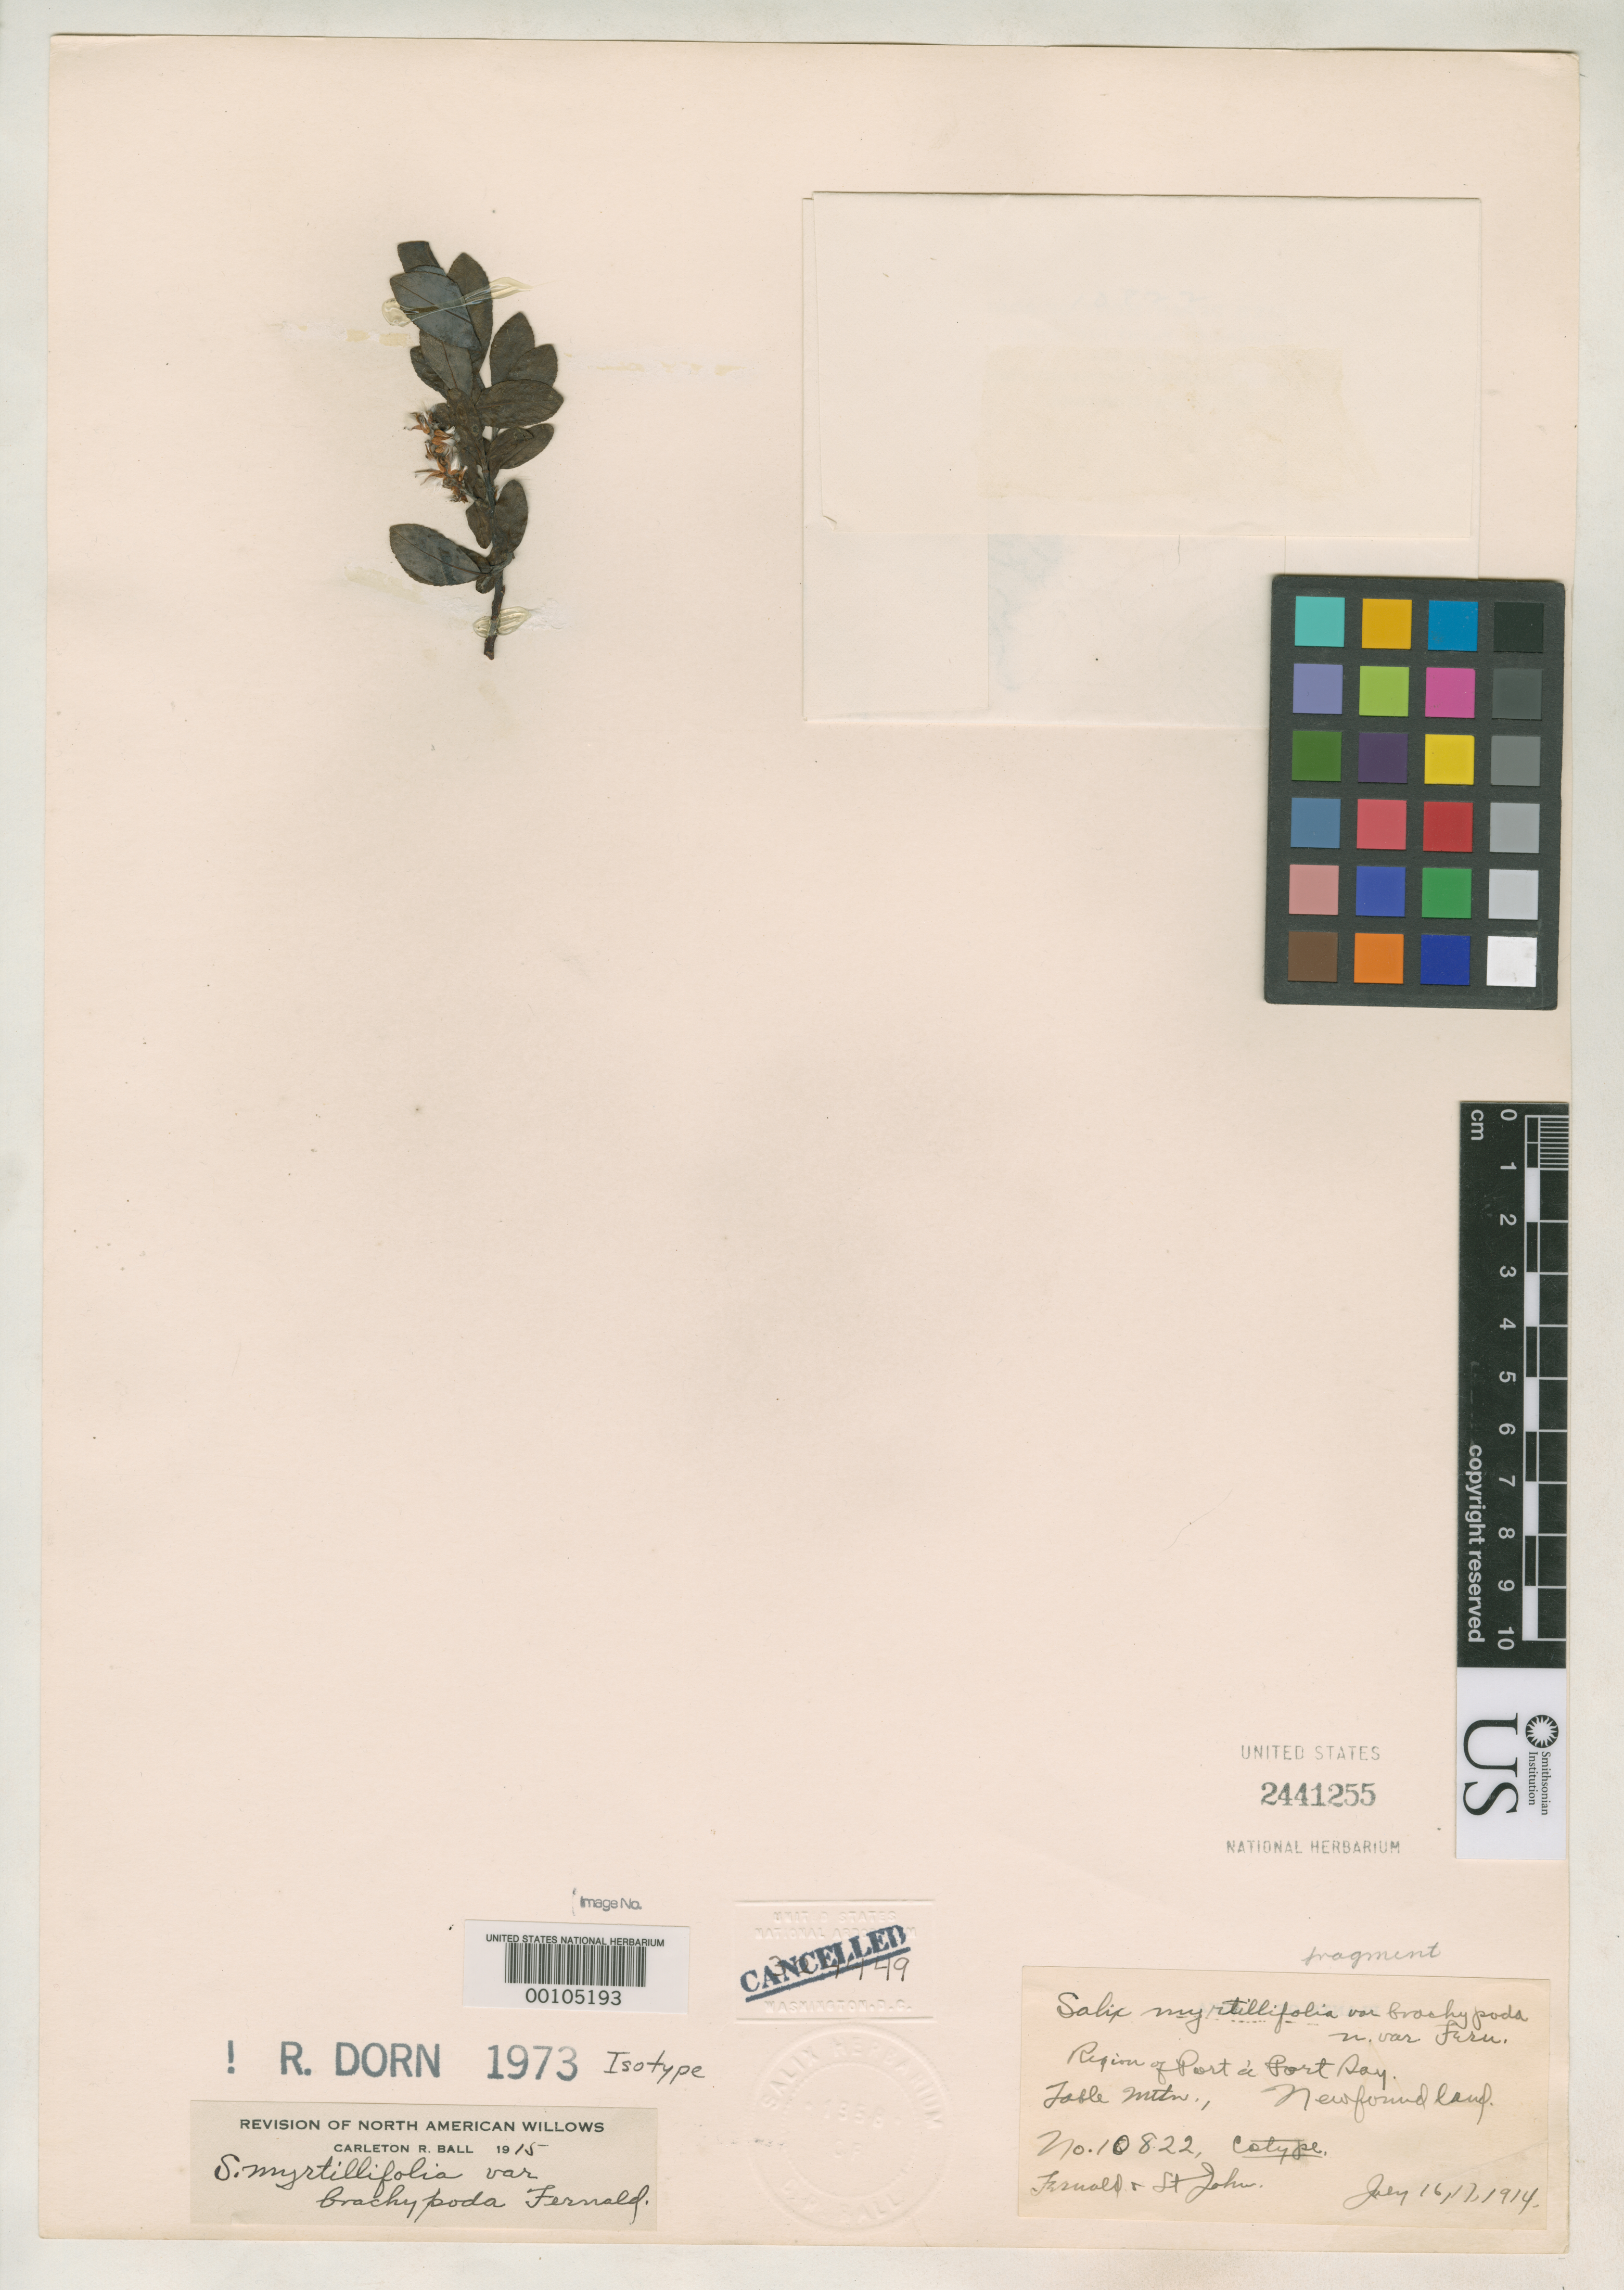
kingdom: Plantae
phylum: Tracheophyta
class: Magnoliopsida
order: Malpighiales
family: Salicaceae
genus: Salix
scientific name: Salix myrtillifolia var. brachypoda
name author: Fernald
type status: Isotype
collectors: M. L. Fernald & H. St. John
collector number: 10822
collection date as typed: July 16 & 17, 1914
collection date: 1914-07-16,1914-07-17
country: Canada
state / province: Newfoundland and Labrador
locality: Region of Port à Port Bay. Table Mountain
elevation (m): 200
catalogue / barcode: US 2441255